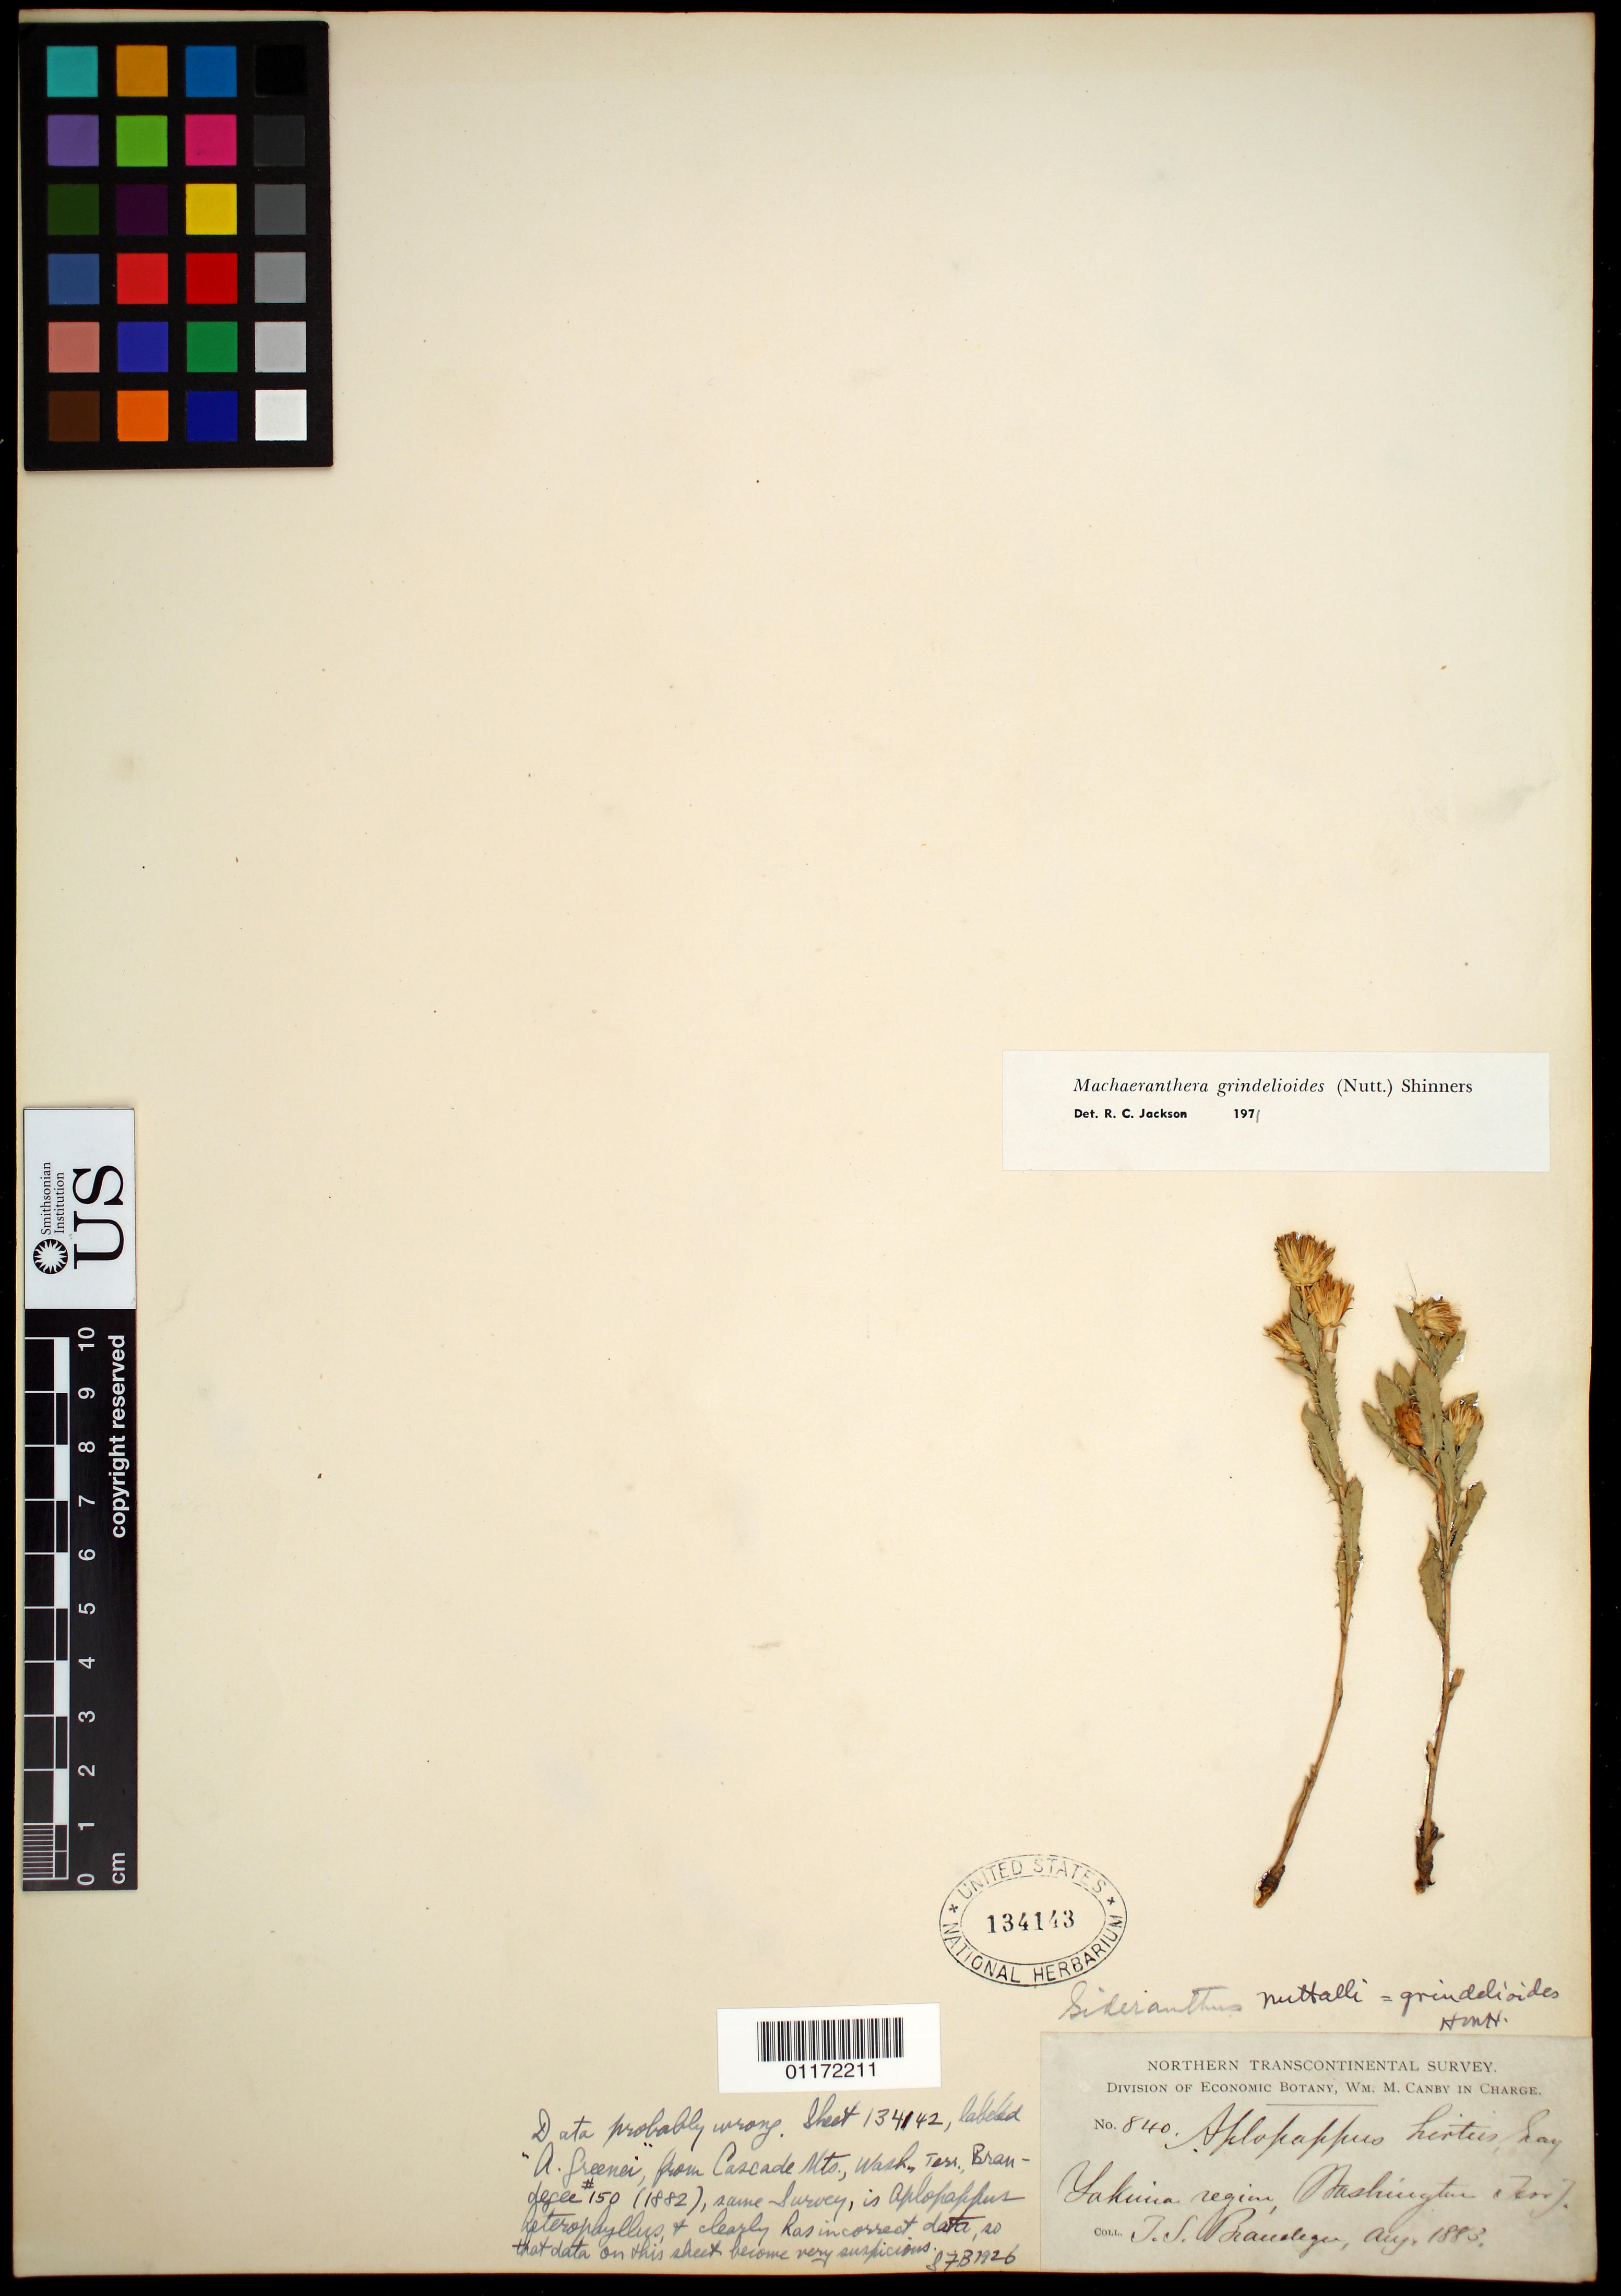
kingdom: Plantae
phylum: Tracheophyta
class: Magnoliopsida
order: Asterales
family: Asteraceae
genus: Machaeranthera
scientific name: Machaeranthera grindelioides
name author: (Nutt.) Shinners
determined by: Jackson, R. C.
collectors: T. S. Brandegee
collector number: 840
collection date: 1883-08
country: United States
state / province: Washington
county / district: Yakima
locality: Yakima Region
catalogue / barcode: US 134143